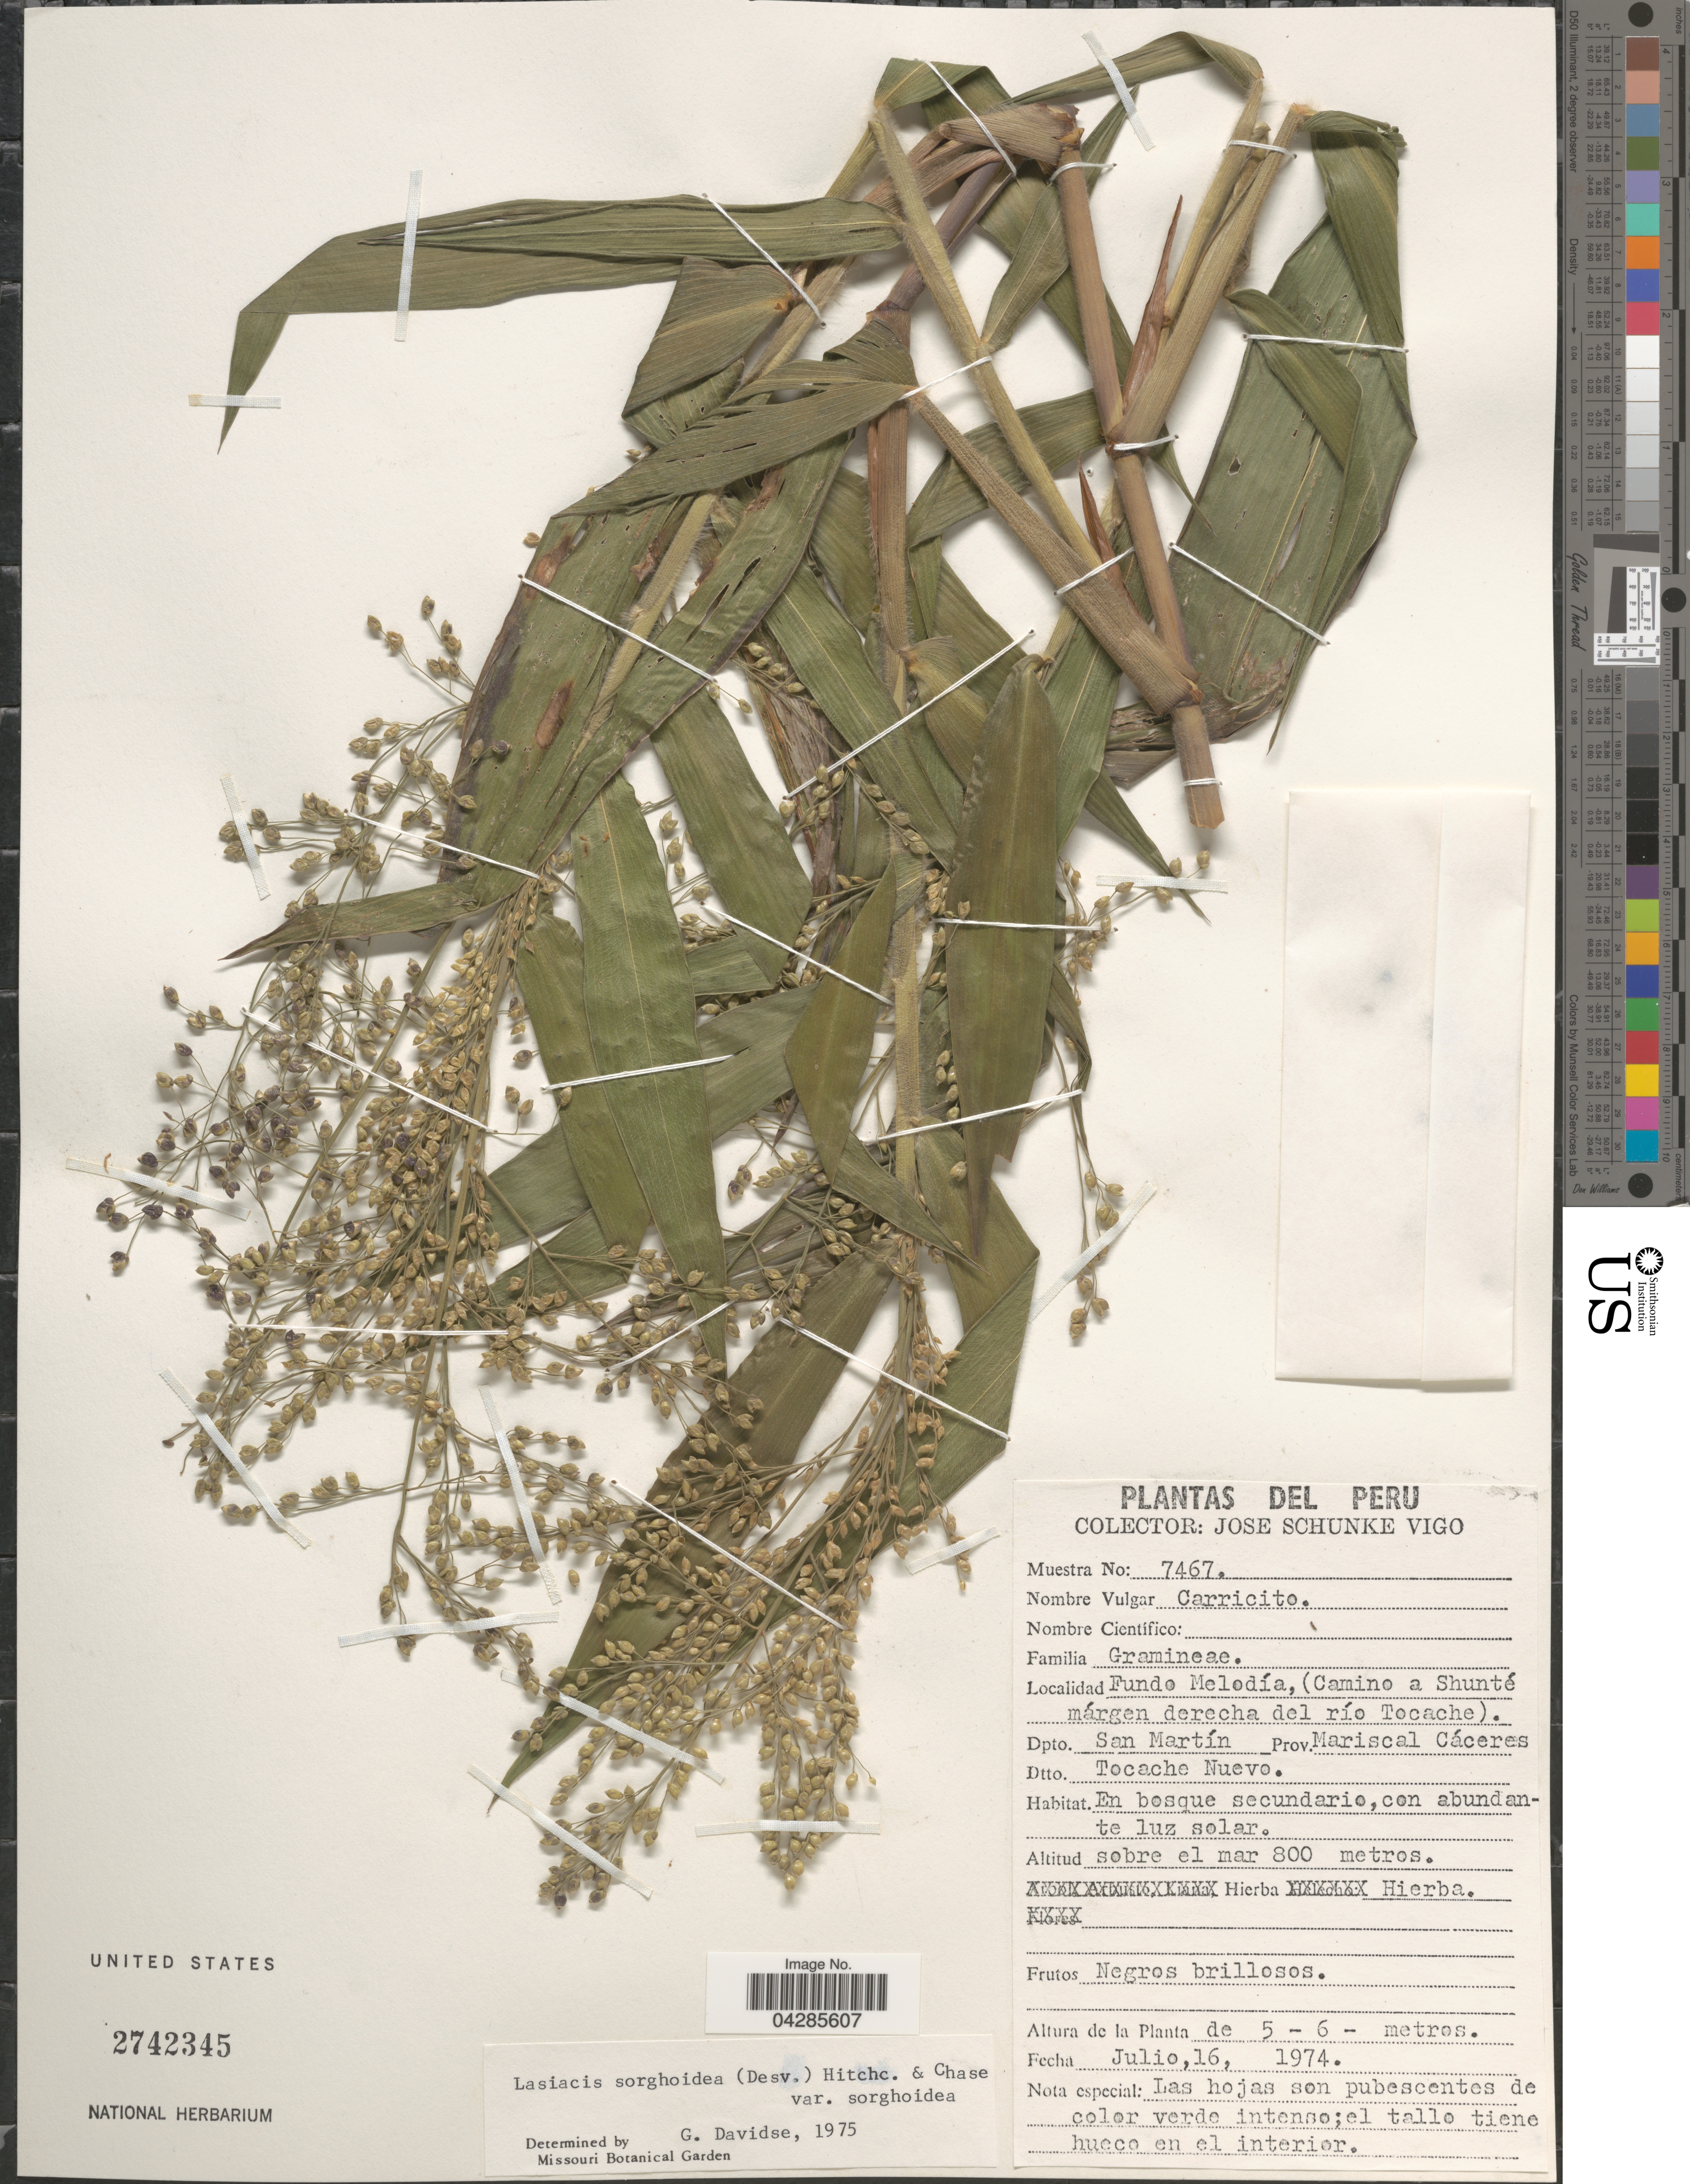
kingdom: Plantae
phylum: Tracheophyta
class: Liliopsida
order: Poales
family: Poaceae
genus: Lasiacis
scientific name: Lasiacis sorghoidea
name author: (Desv. ex Ham.) Hitchc. & Chase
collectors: J. Schunke Vigo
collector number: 7467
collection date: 1974-07-16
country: Peru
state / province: San Martín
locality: Fundo Melodía, (Camino a Shunté márgen derecha del río Tocache). Dpto. San Martín. Prov. Mariscal Cáceres. Dtto. Tocache Nuevo.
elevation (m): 800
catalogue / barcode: US 2742345